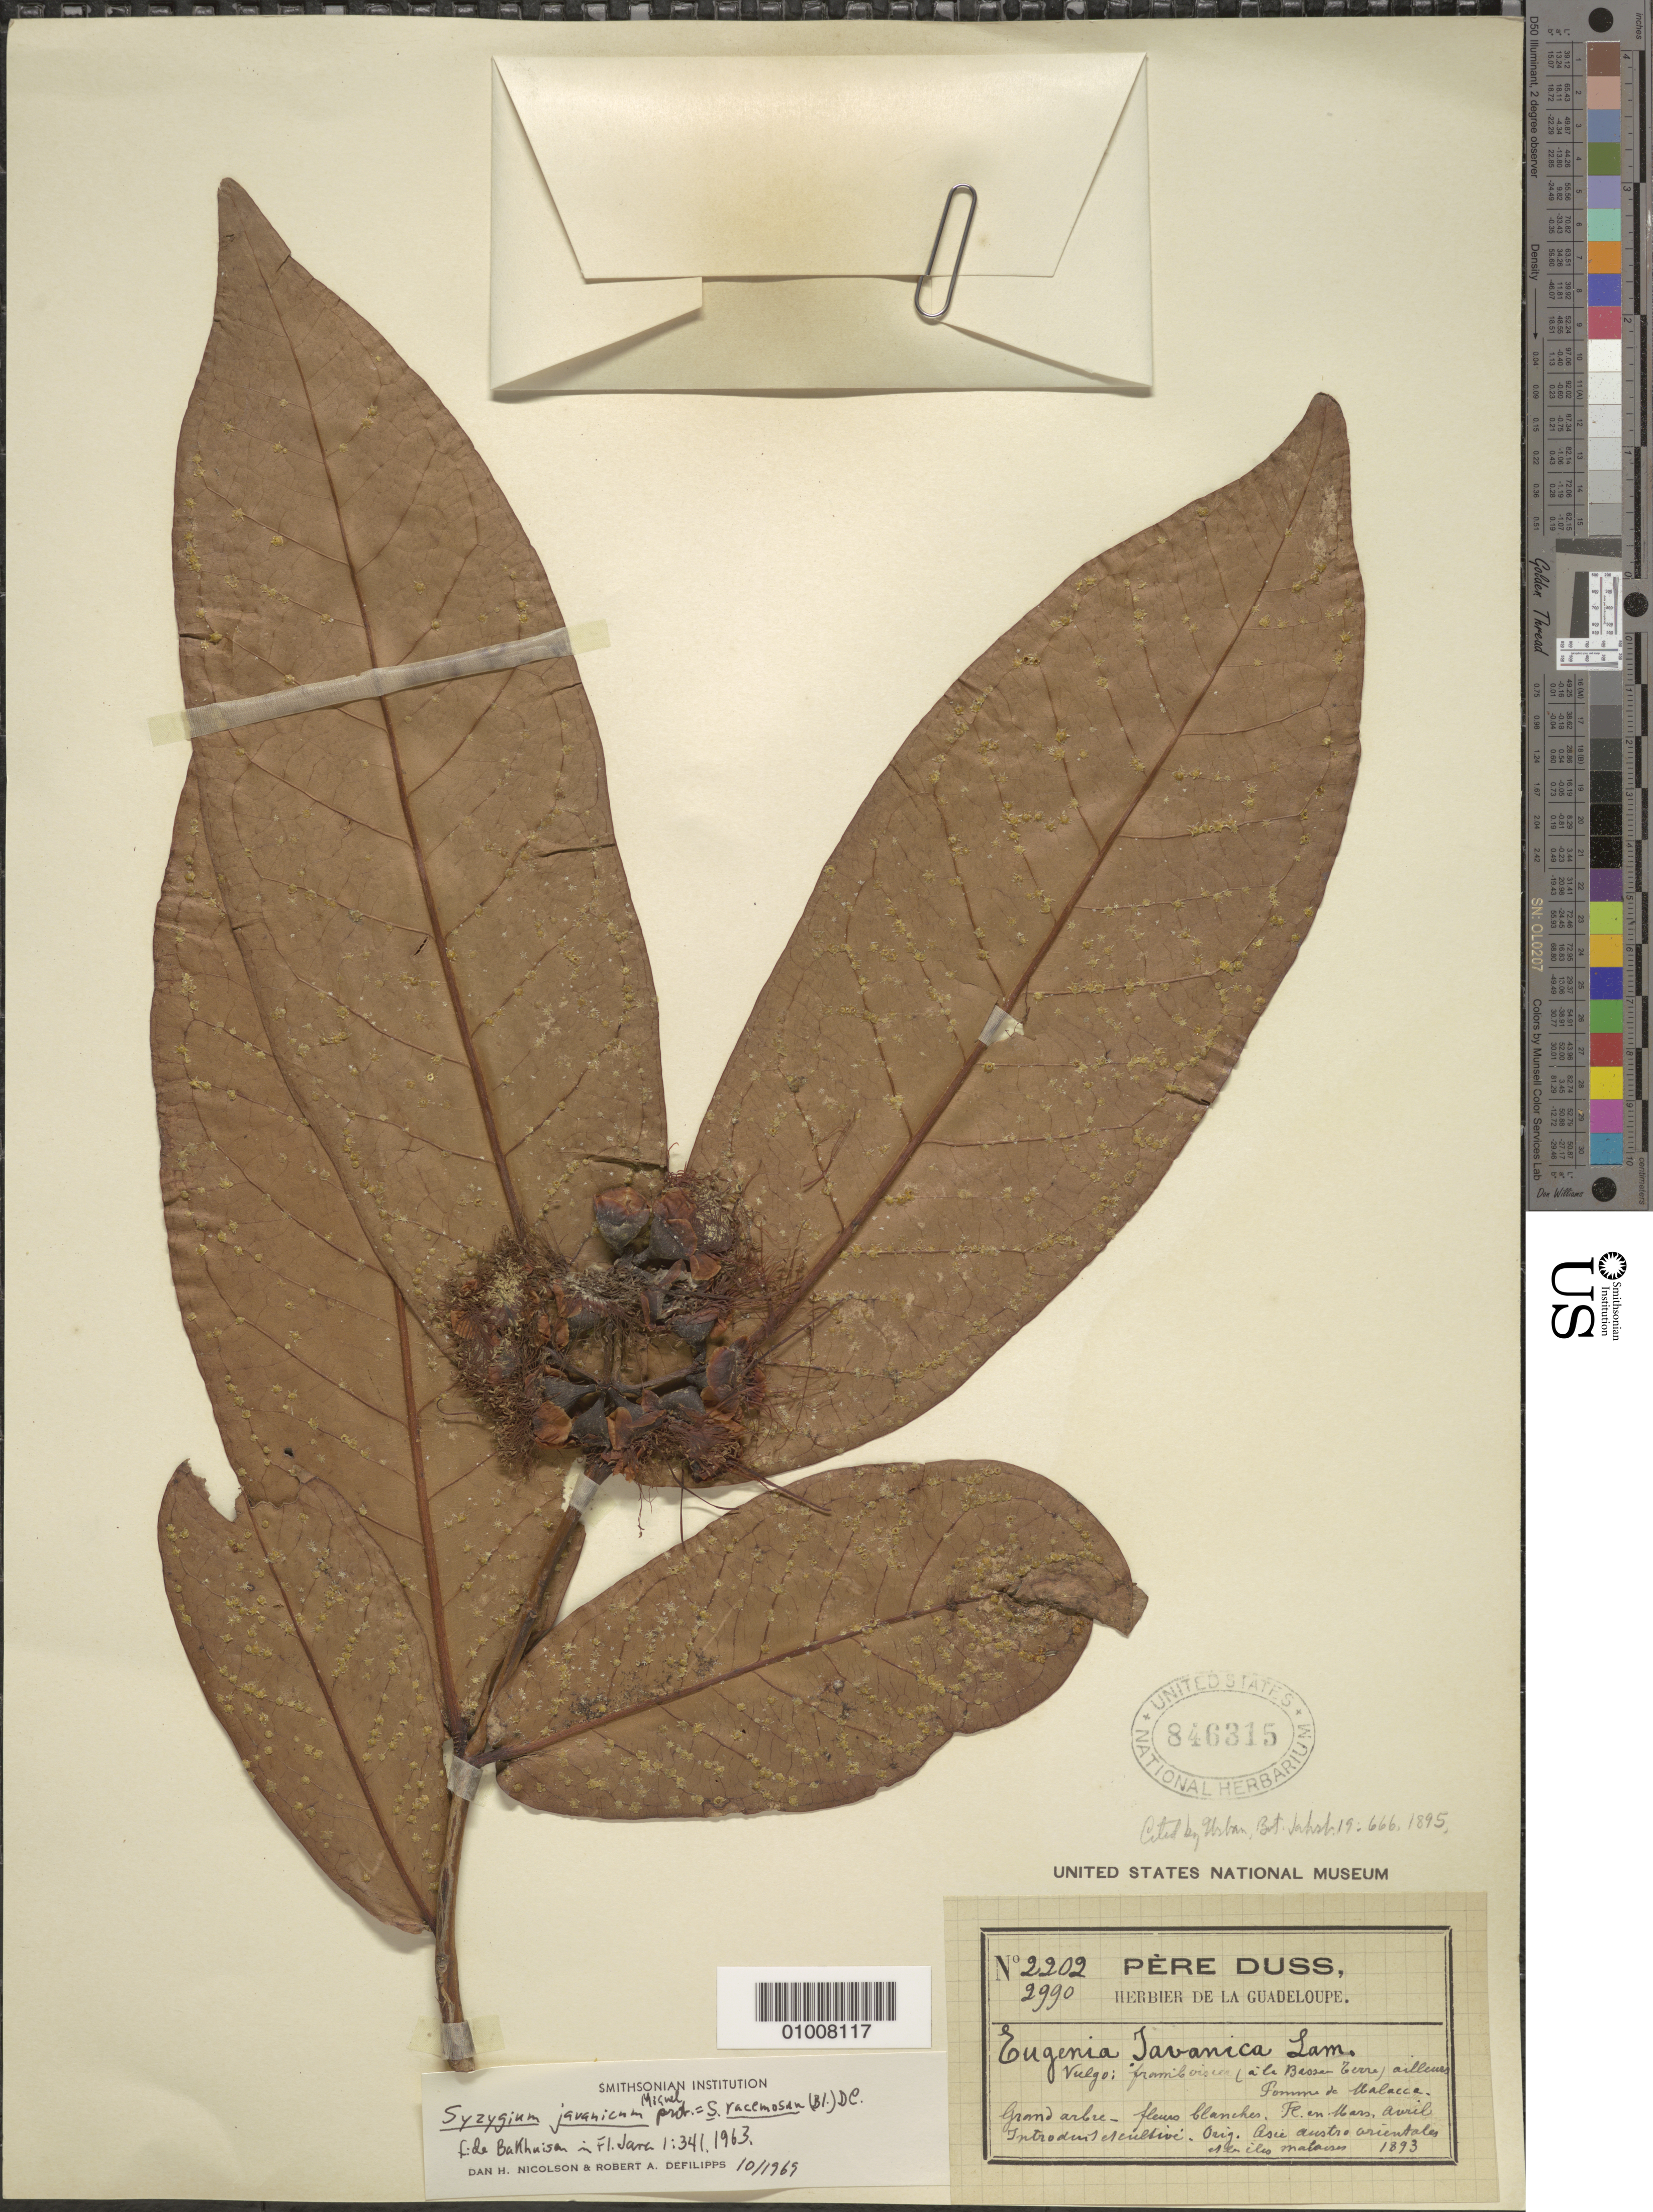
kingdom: Plantae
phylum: Tracheophyta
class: Magnoliopsida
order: Myrtales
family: Myrtaceae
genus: Syzygium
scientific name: Syzygium samarangense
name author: (Blume) Merr. & L.M. Perry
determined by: Strong, Mark T., (BOT), Smithsonian Institution - National Museum of Natural History (UNITED STATES)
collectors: Père Duss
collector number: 2202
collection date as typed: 1893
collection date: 1893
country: Guadeloupe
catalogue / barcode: US 846315